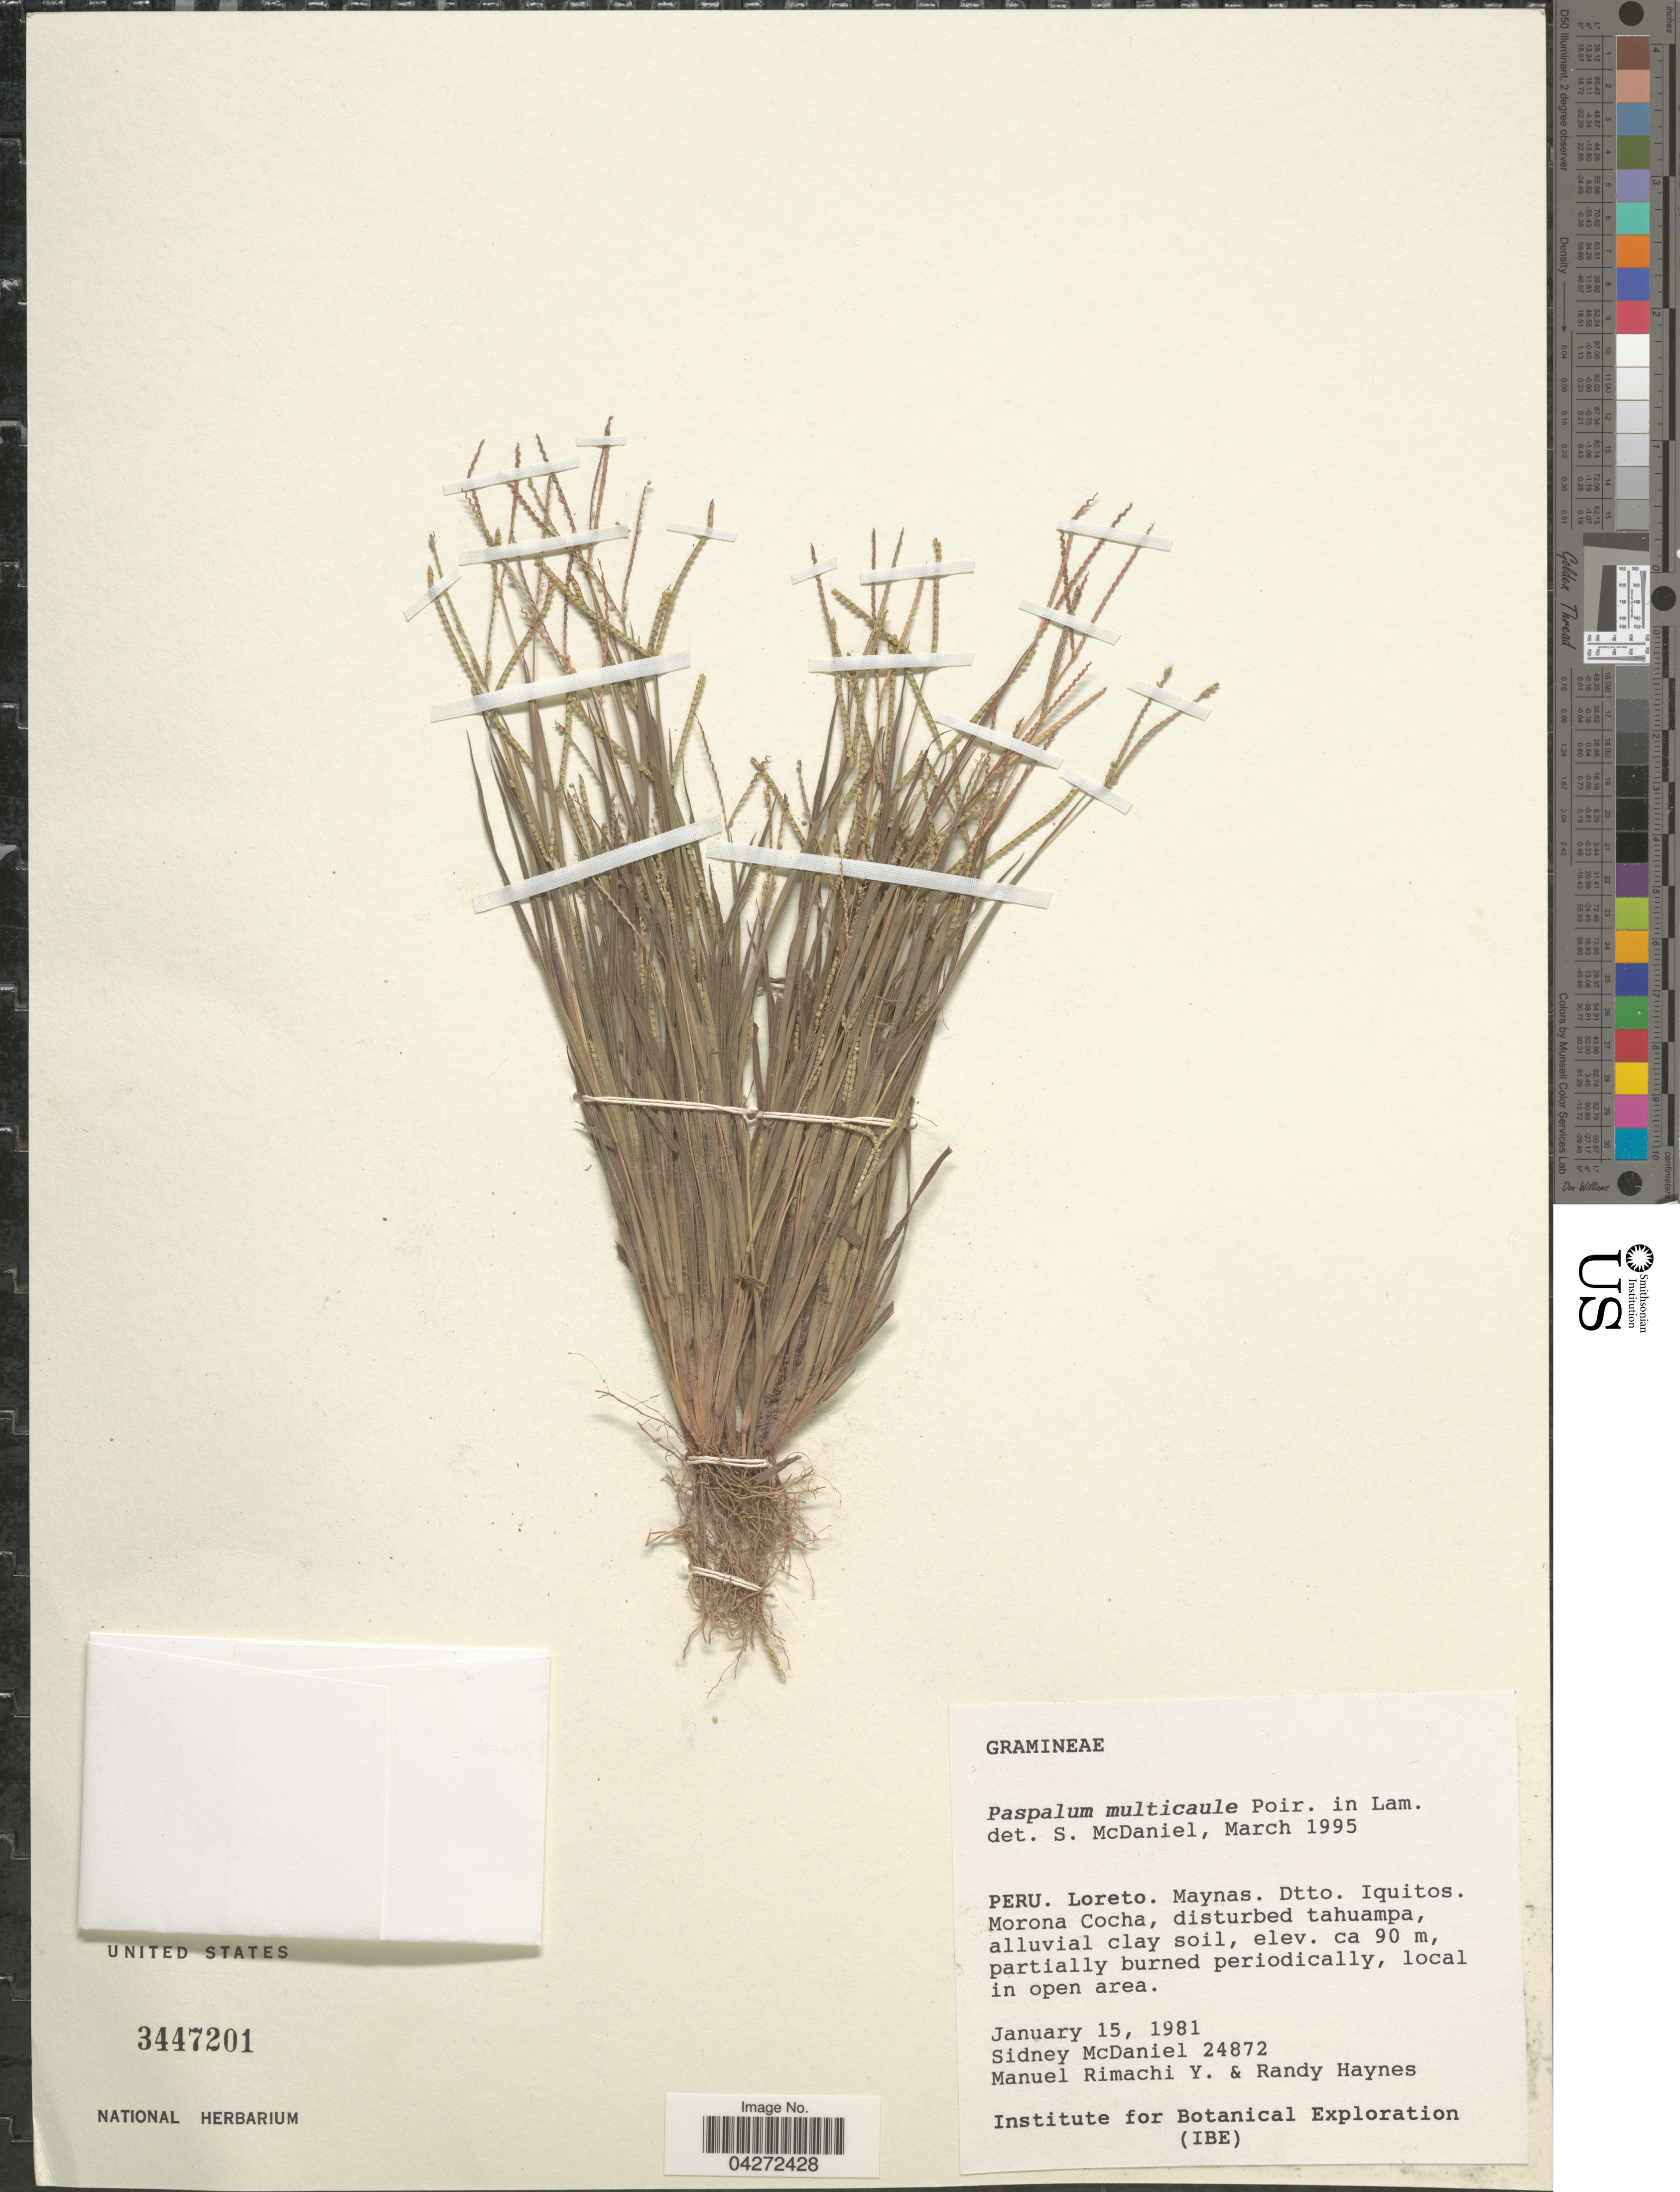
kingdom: Plantae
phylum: Tracheophyta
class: Liliopsida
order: Poales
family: Poaceae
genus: Paspalum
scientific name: Paspalum multicaule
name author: Poir.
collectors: S. McDaniel, M. Rimachi Y. & R. Haynes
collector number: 24872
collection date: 1981-01-15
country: Peru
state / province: Loreto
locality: Maynas. Dtto. Iquitos. Morona Cocha, disturbed tahuampa.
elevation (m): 90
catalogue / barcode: US 3447201